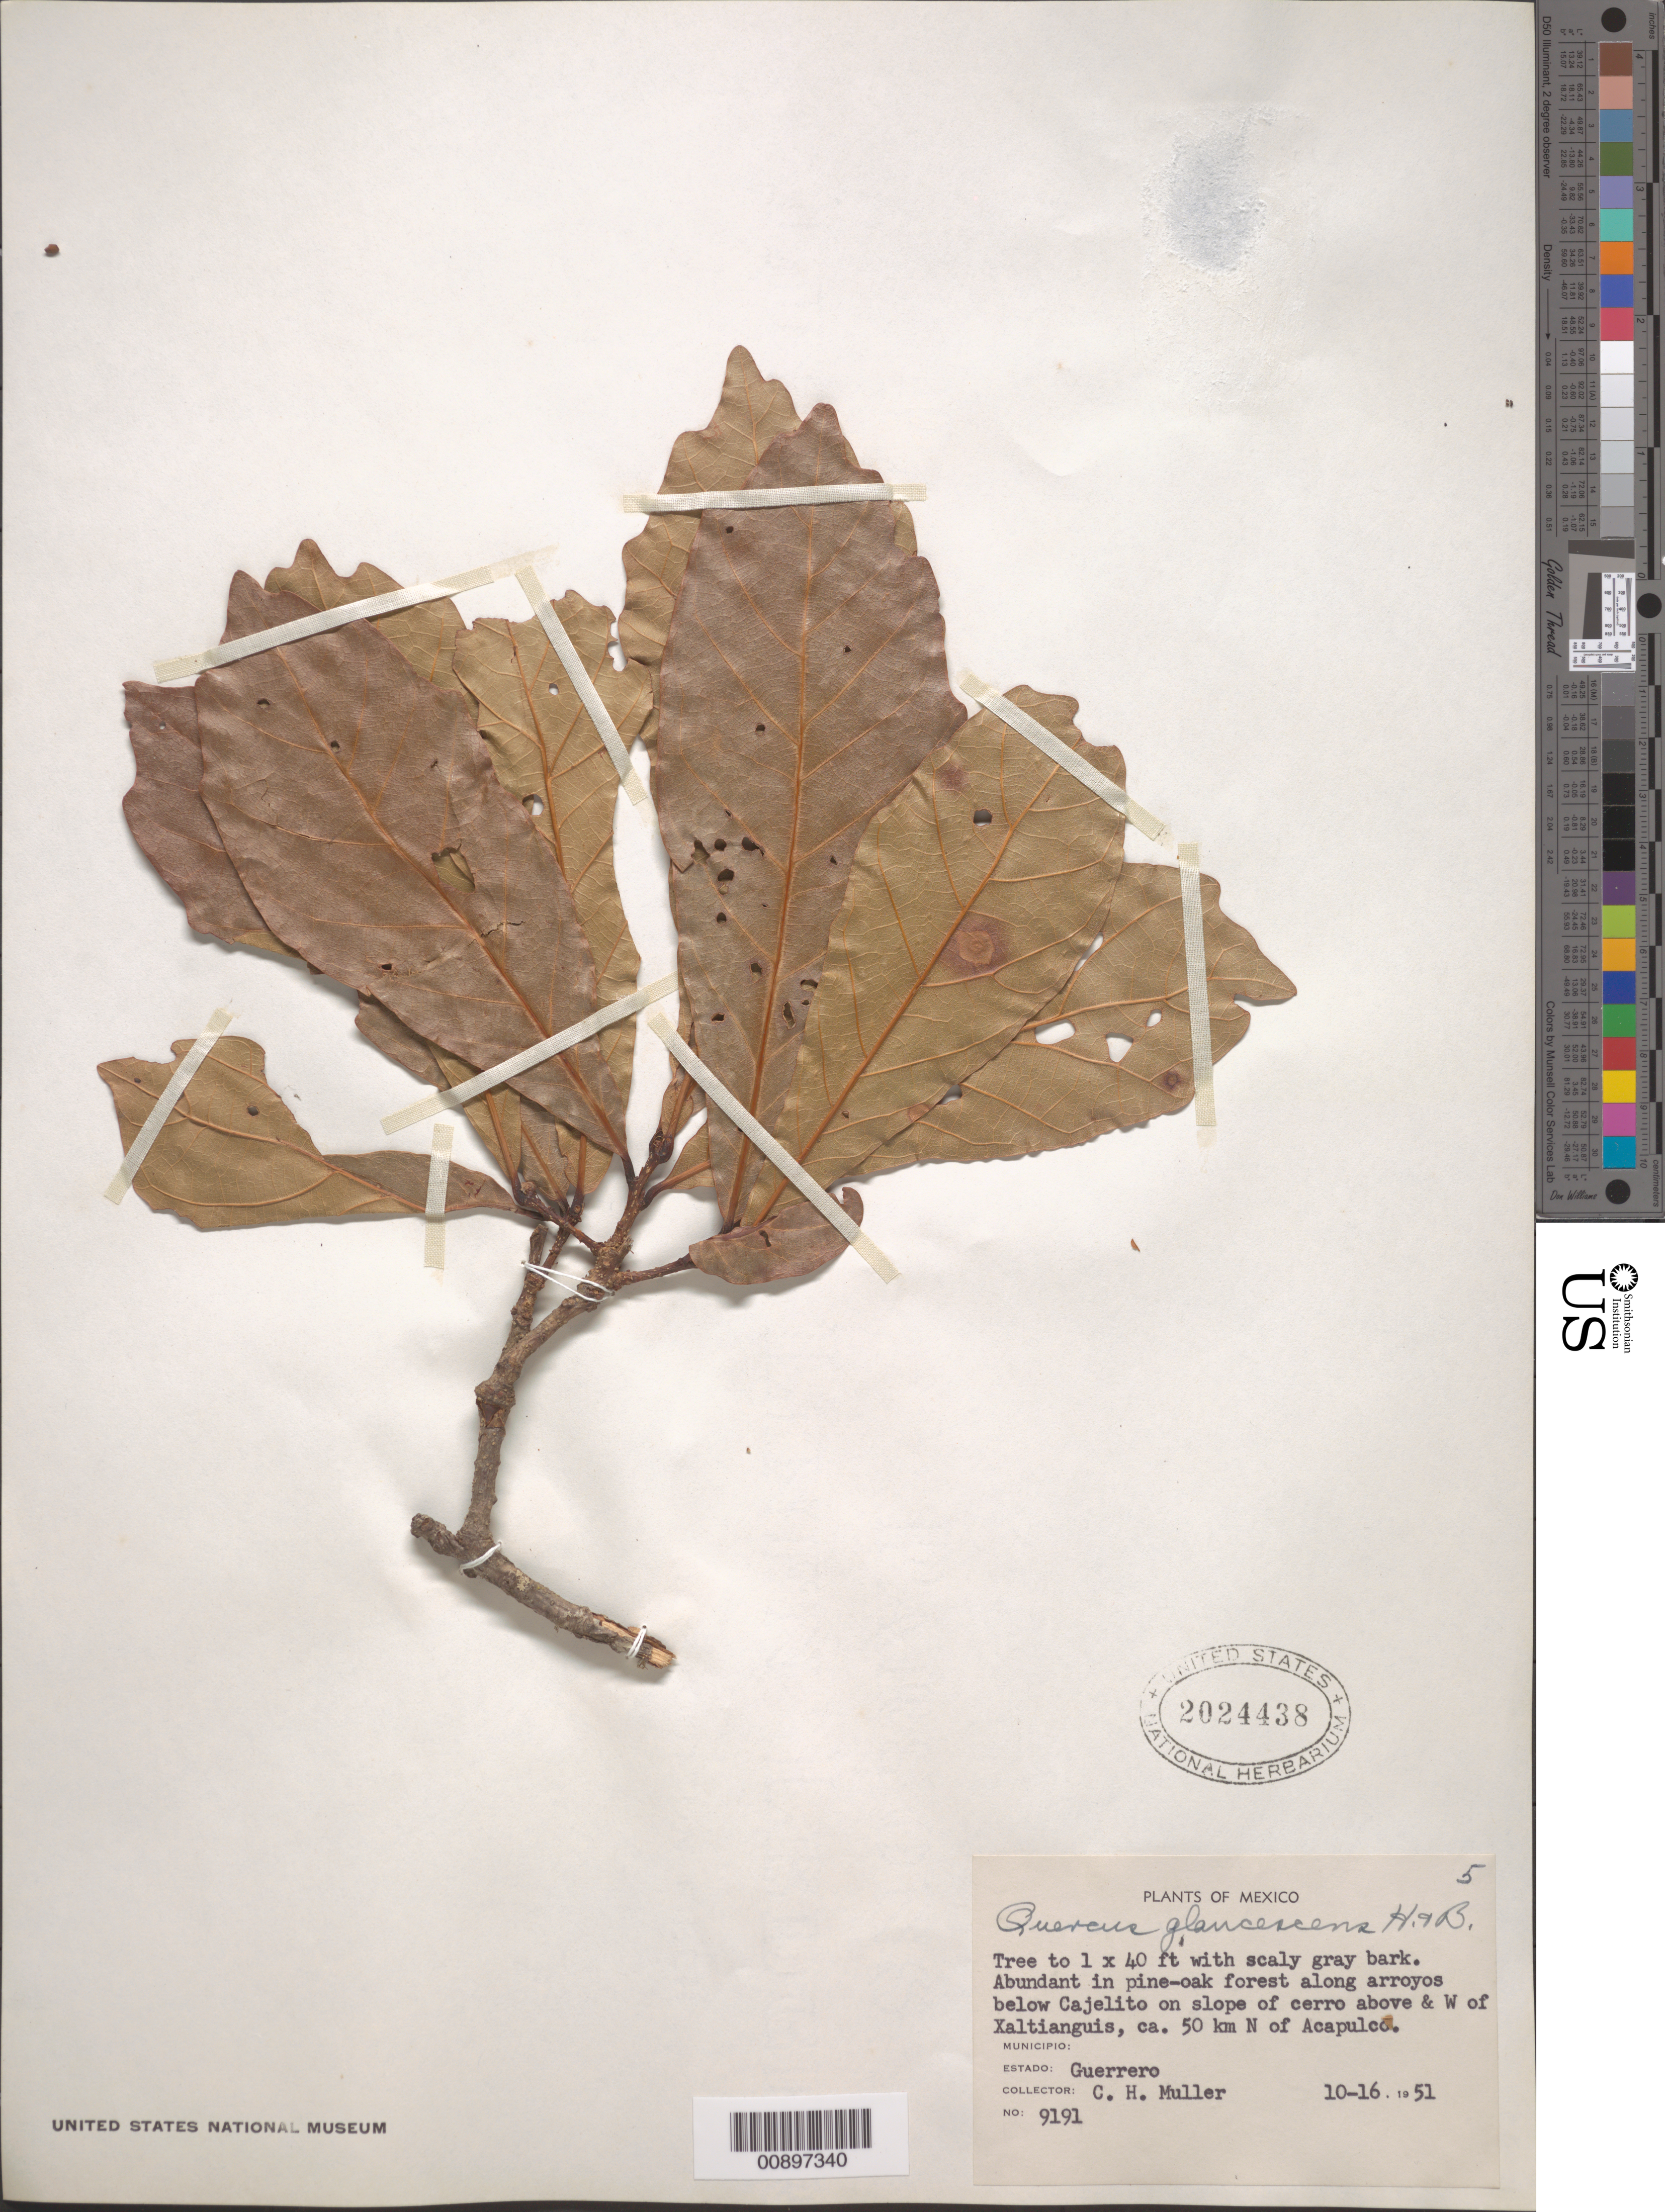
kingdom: Plantae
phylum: Tracheophyta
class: Magnoliopsida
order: Fagales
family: Fagaceae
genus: Quercus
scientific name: Quercus glaucescens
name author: Humb. & Bonpl.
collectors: C. H. Muller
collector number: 9191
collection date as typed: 16 Oct 1951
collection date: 1951-10-16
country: Mexico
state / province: Guerrero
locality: Along arroyos below Cajelito on slope of cerro above & W of Xaltianguis, ca. 50 km N of Acapulco.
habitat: Abundant in pine-oak forest along arroyos.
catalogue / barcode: US 2024438